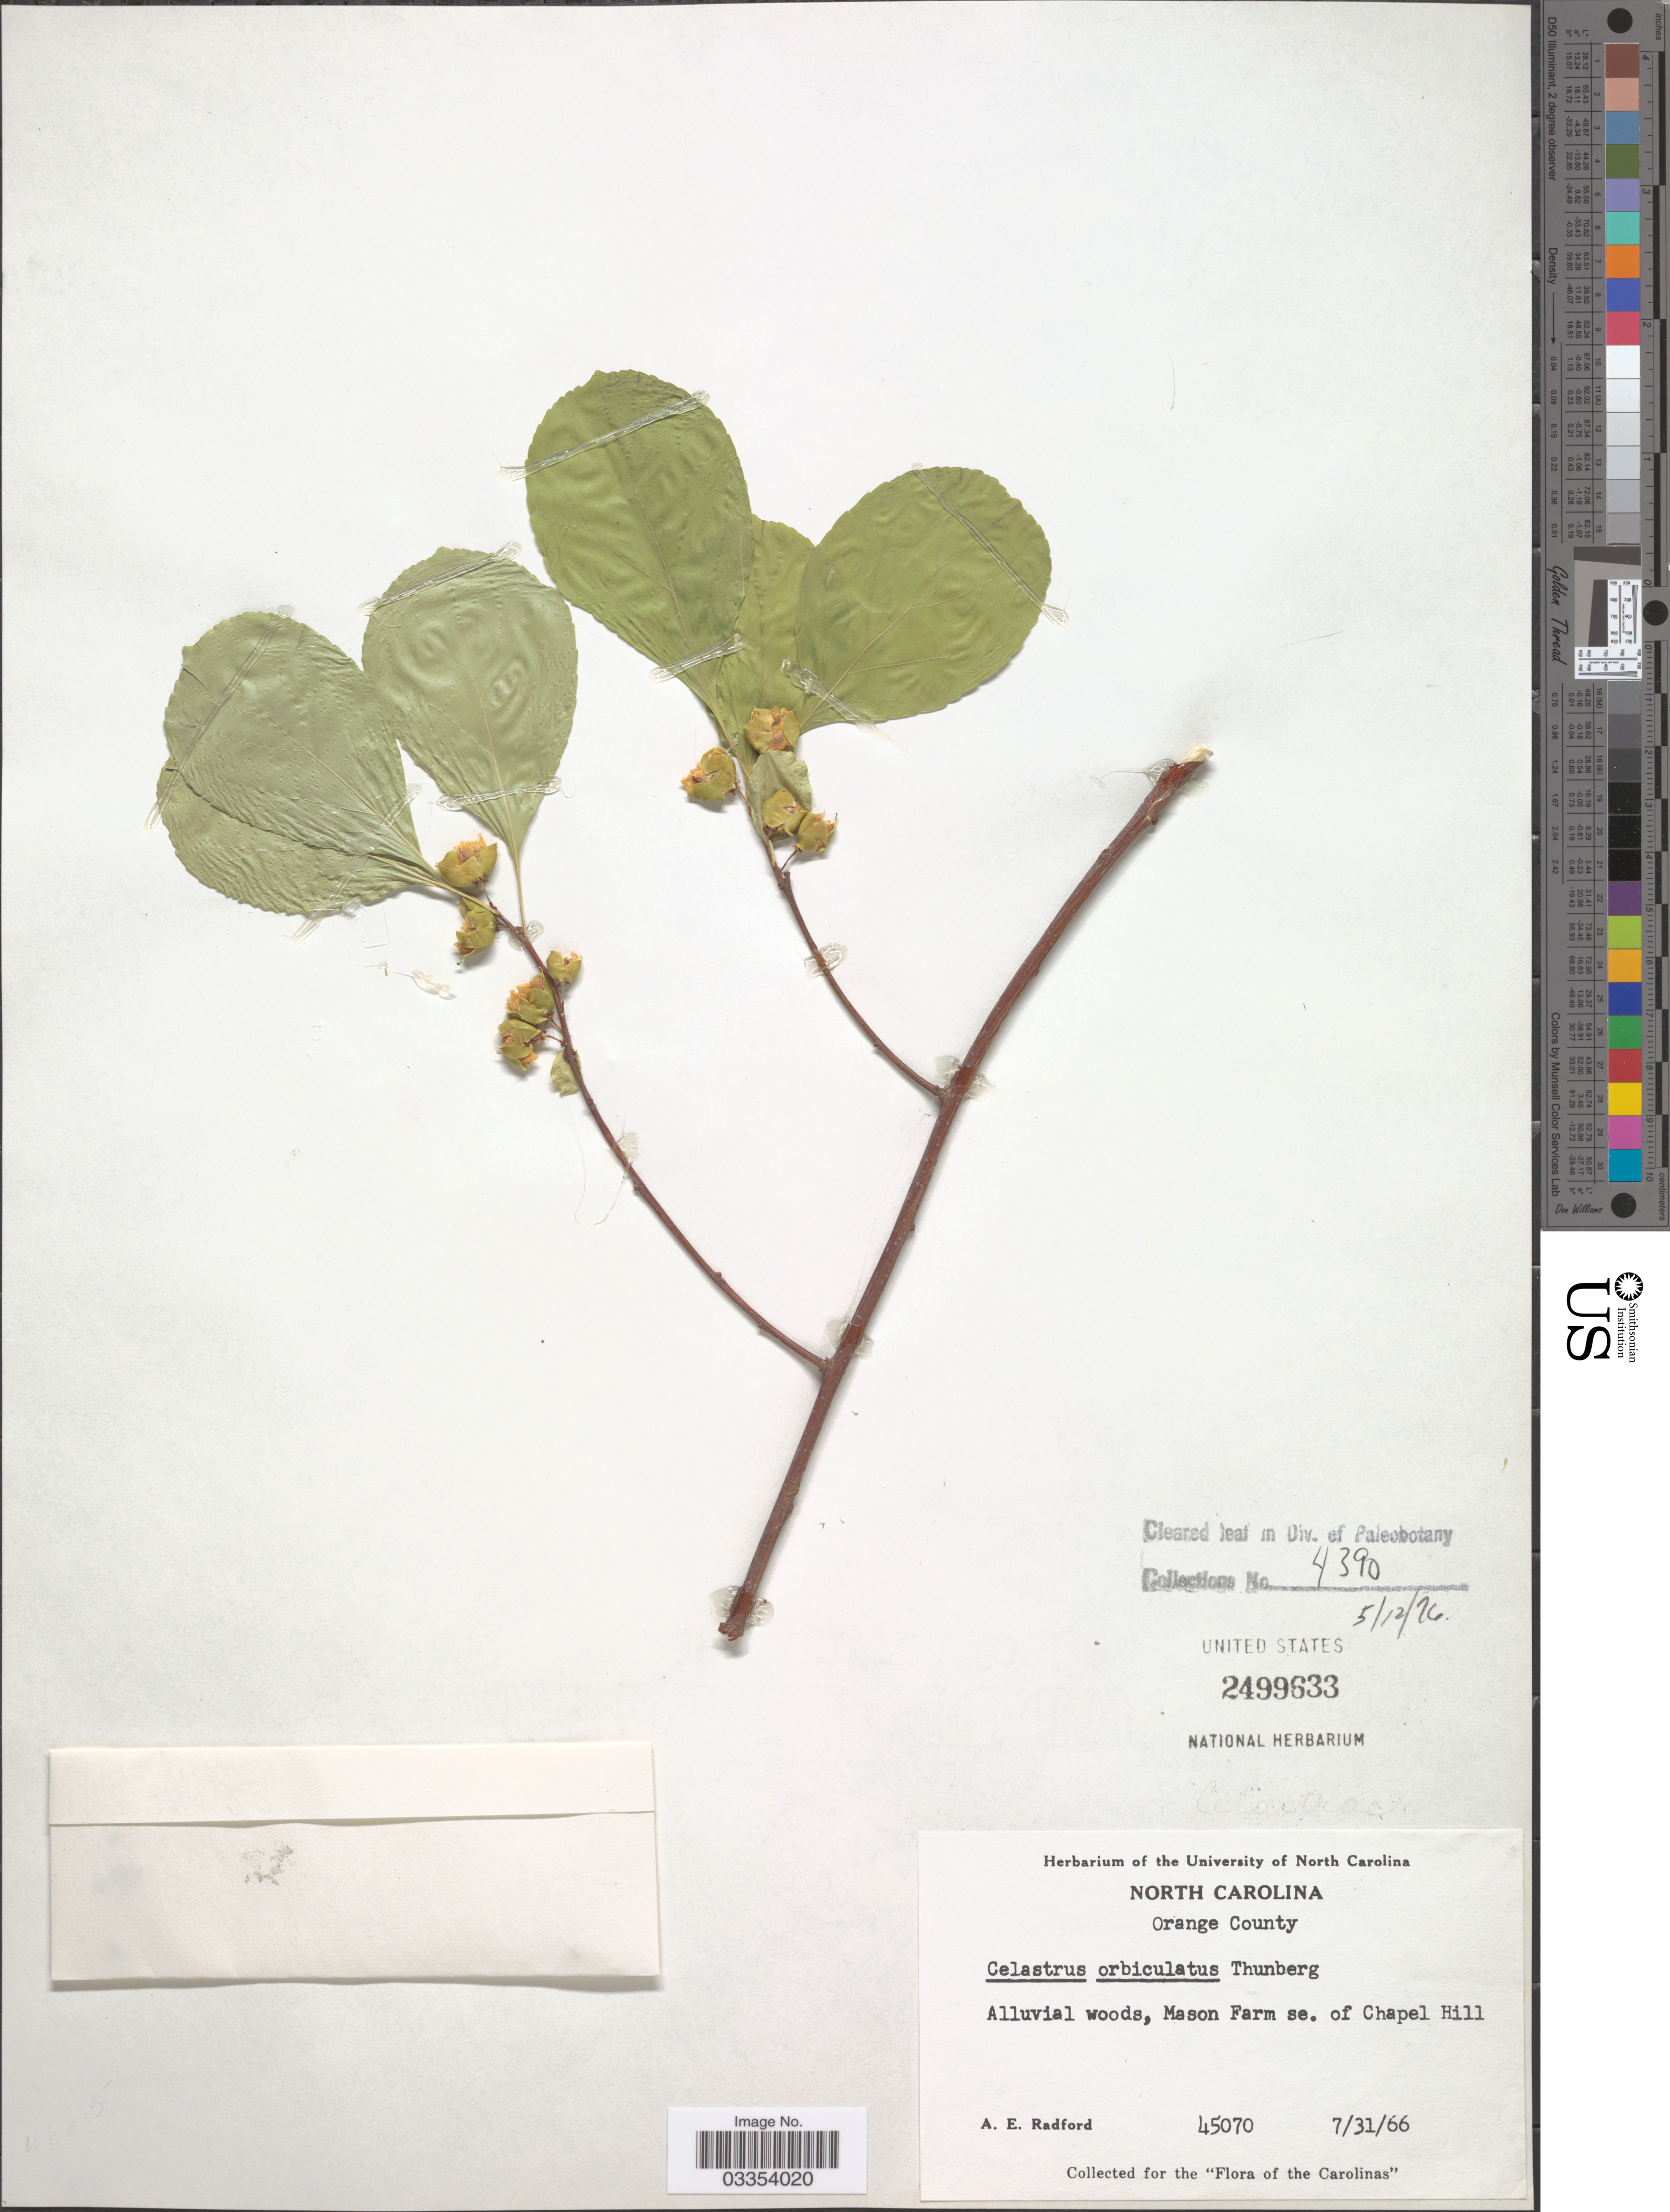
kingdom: Plantae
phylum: Tracheophyta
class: Magnoliopsida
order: Celastrales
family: Celastraceae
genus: Celastrus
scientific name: Celastrus orbiculatus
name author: Thunb.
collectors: A. E. Radford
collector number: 45070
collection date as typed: Transcribed d/m/y: 31/7/66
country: United States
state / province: North Carolina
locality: Orange County. Alluvial woods, Mason Farm se. of Chapel Hill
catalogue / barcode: US 2499633